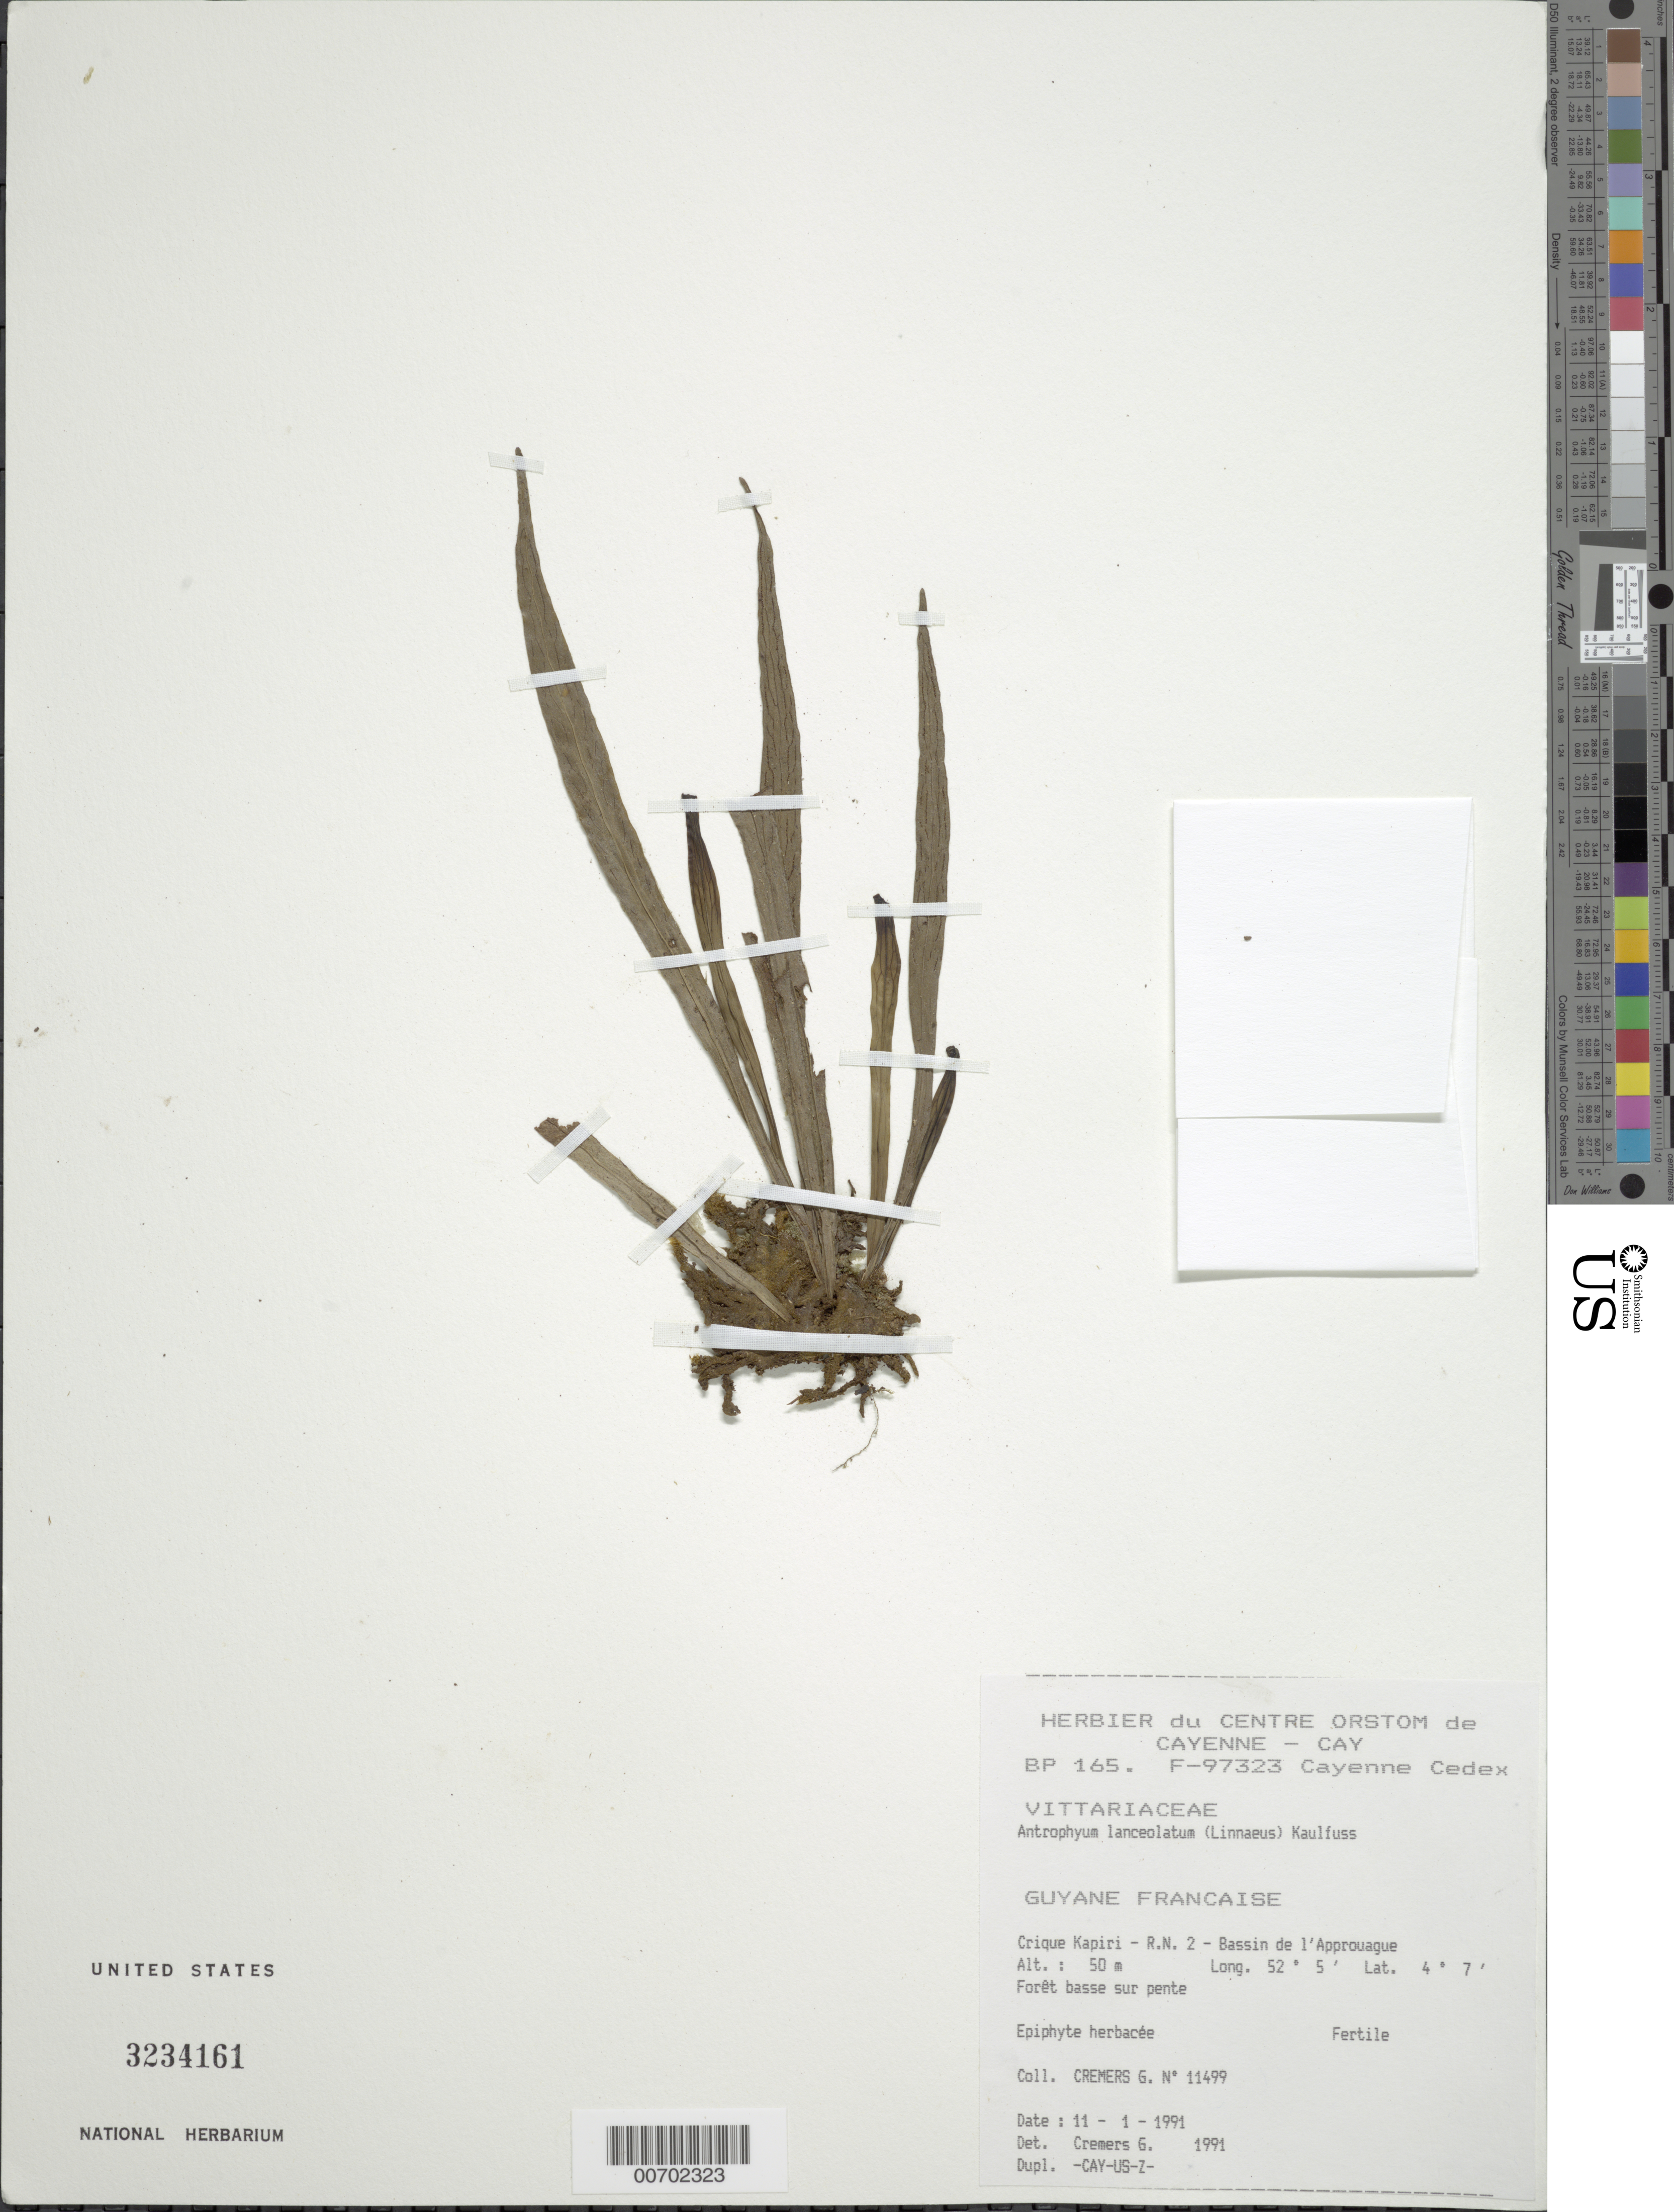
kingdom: Plantae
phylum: Tracheophyta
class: Polypodiopsida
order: Polypodiales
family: Pteridaceae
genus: Polytaenium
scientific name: Polytaenium lanceolatum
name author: (L.) Desv.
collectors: G. Cremers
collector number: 11499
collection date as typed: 11-Jan-91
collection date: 1991-01-11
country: French Guiana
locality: Crique Kapiri, R.N. 2, Bassin de l'Approuague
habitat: Low altitude slope forest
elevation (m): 50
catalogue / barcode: US 3234161